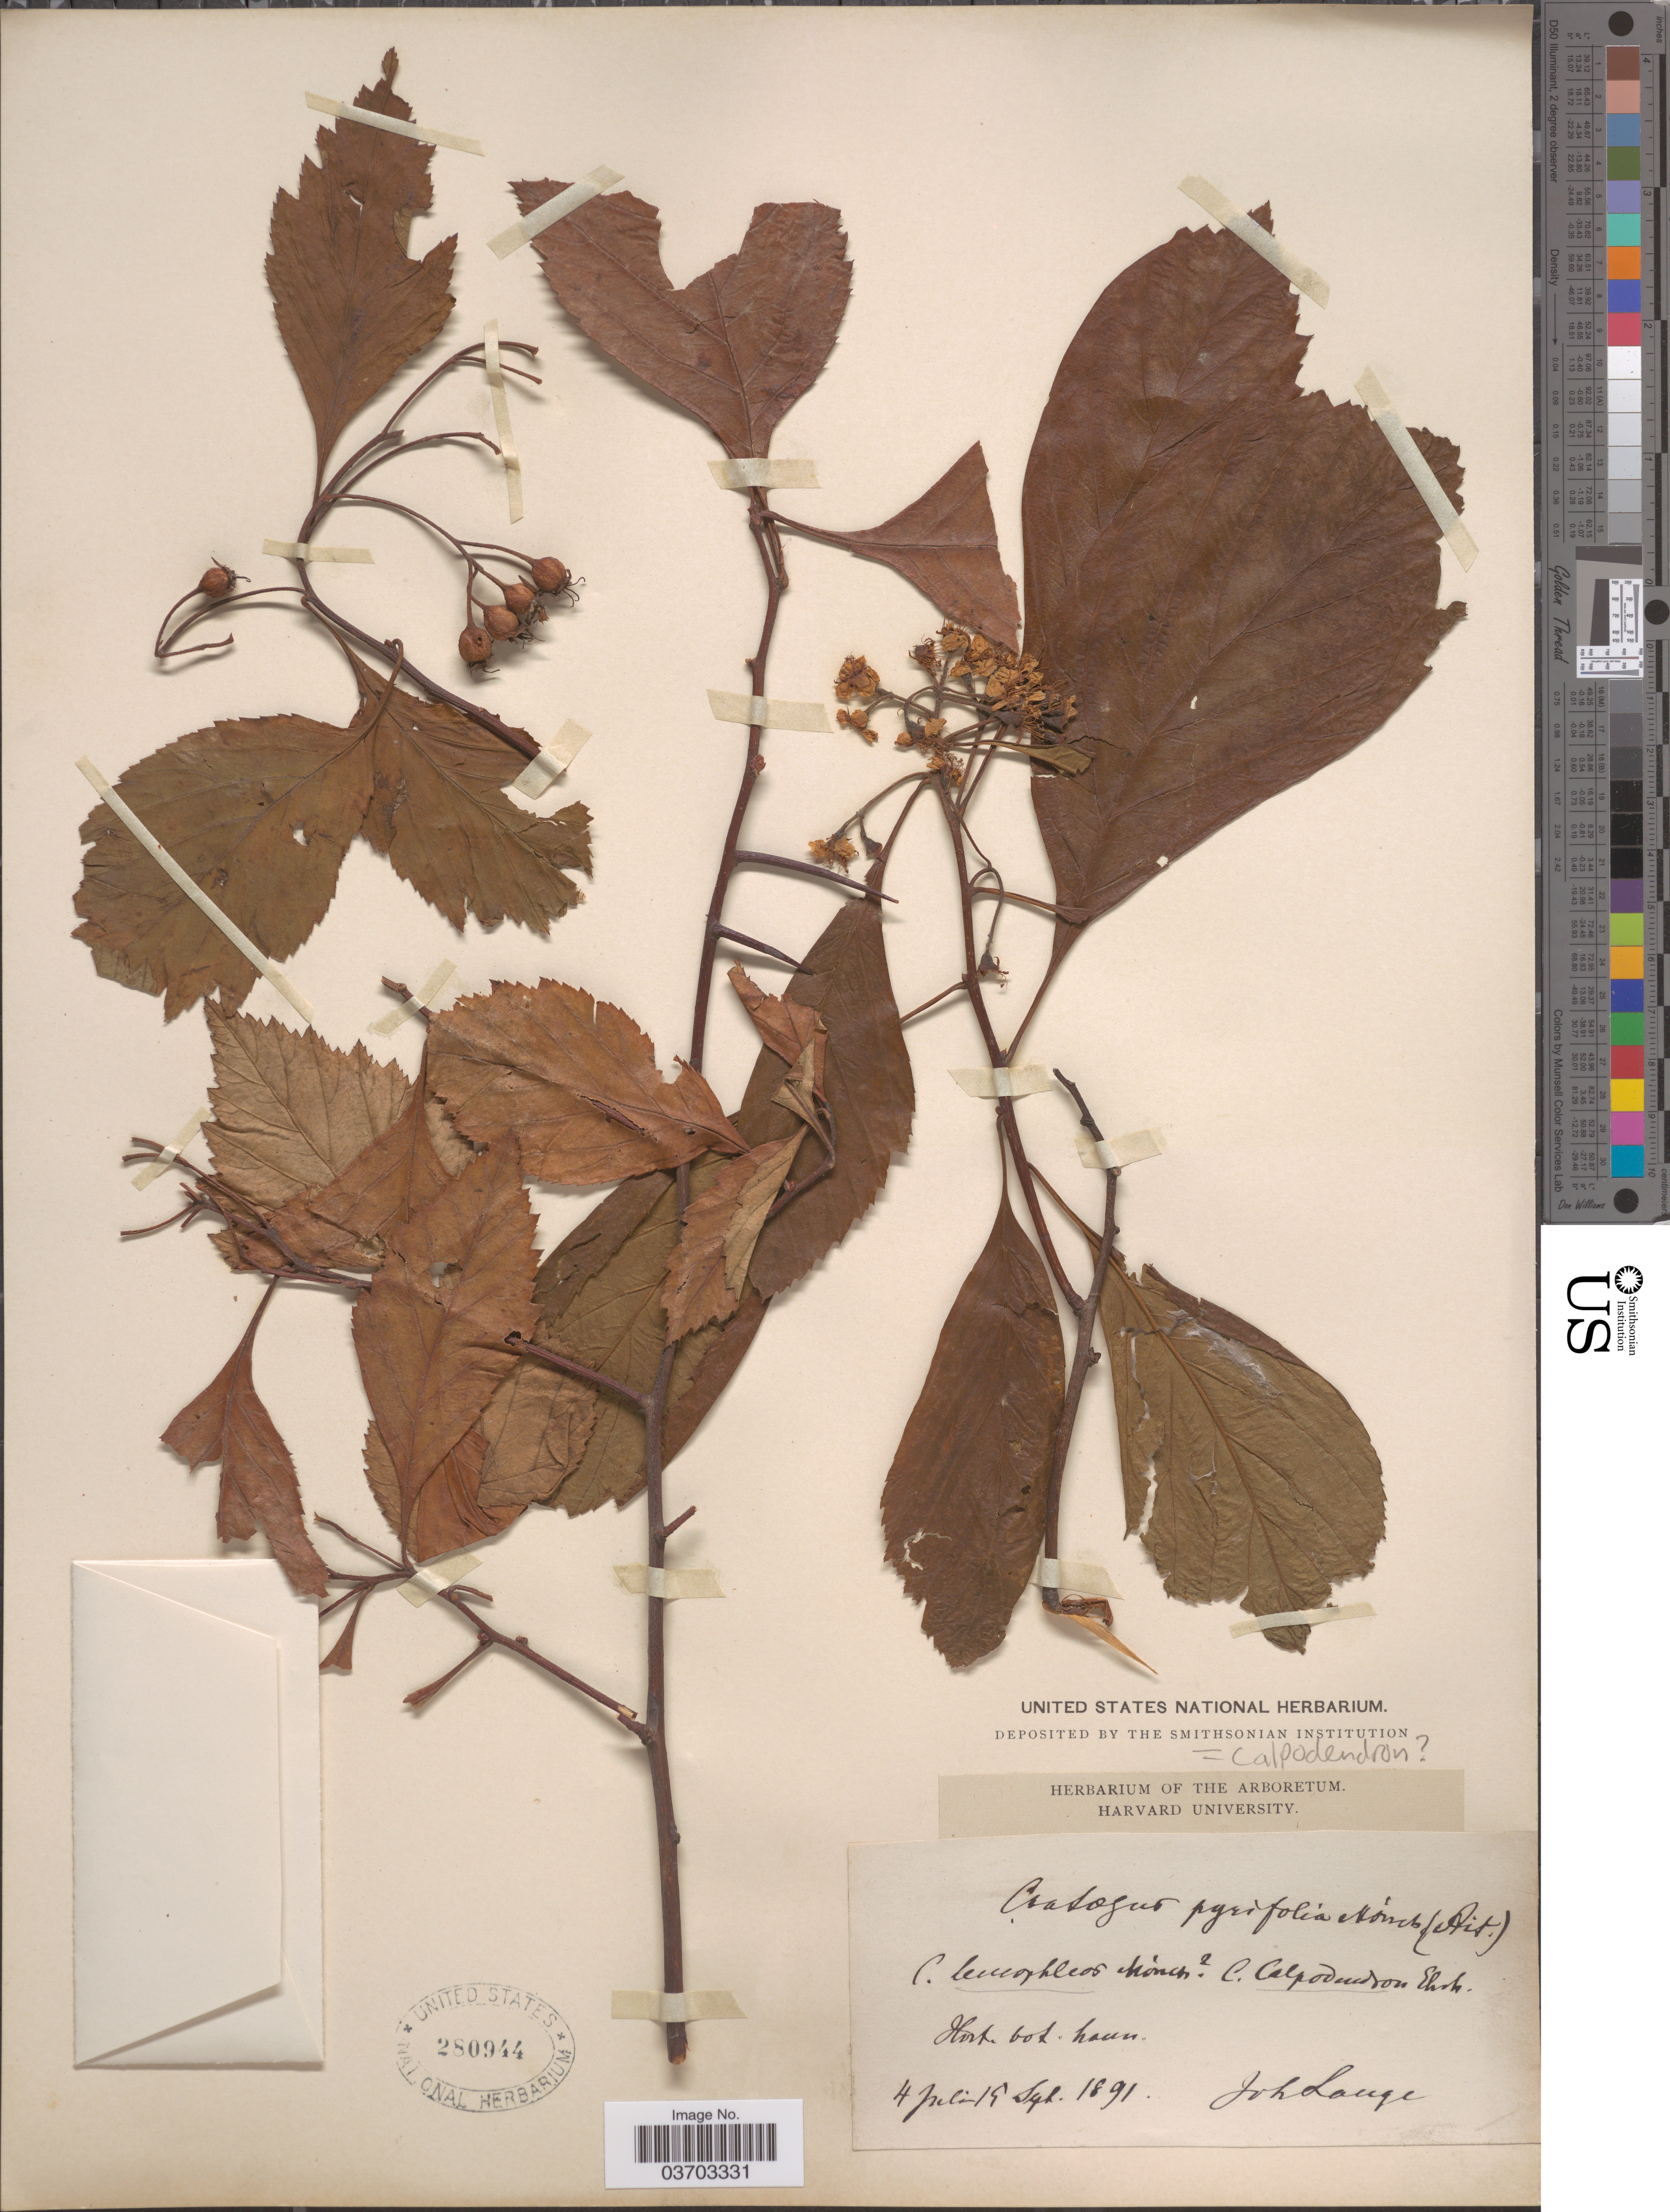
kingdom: Plantae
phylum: Tracheophyta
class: Magnoliopsida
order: Rosales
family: Rosaceae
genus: Crataegus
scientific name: Crataegus calpodendron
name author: (Ehrh.) Medik.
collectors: J. M. C. Lange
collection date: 1891-07-04/1891-09-19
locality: Hort. bot. haun.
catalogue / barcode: US 280944